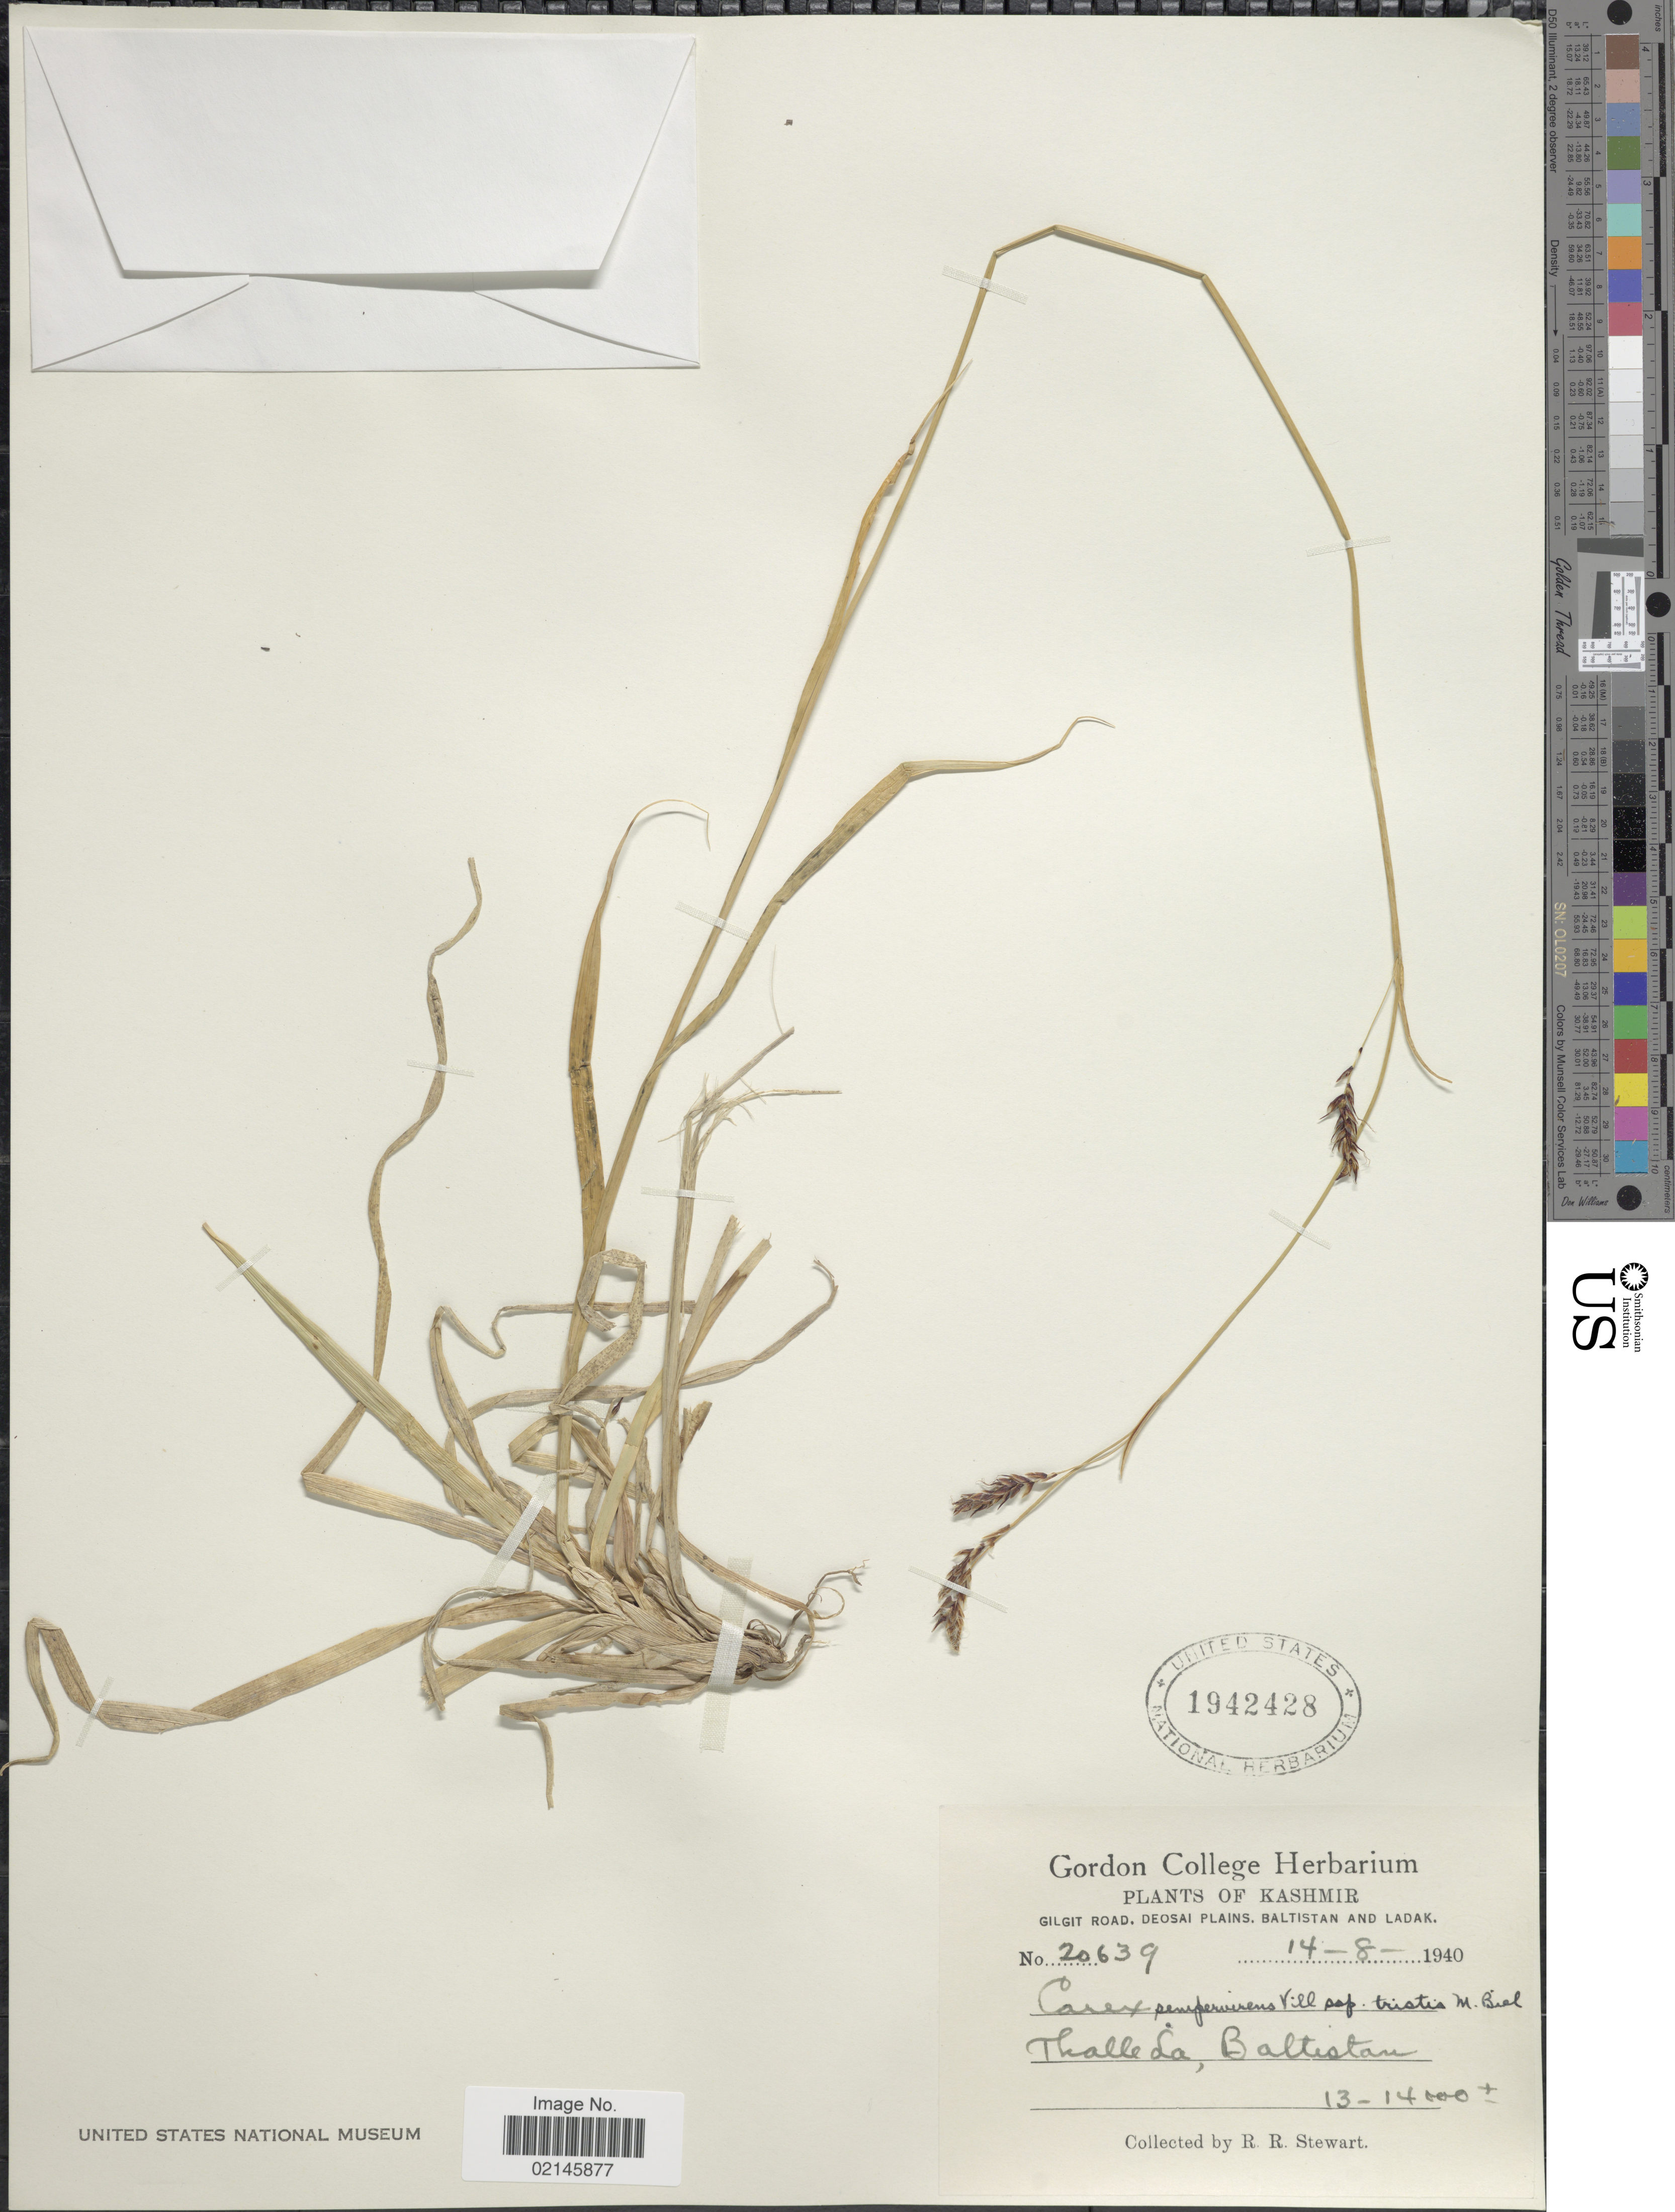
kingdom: Plantae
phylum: Tracheophyta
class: Liliopsida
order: Poales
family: Cyperaceae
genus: Carex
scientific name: Carex sempervirens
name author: Vill.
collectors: R. R. Stewart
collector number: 20639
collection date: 1940-08-14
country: Pakistan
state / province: Gilgit-Baltistan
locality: Kashmir. Gilgit Road, Deosai Plains, Baltistan and Ladak. Thalleda, Baltistan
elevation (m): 3962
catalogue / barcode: US 1942428